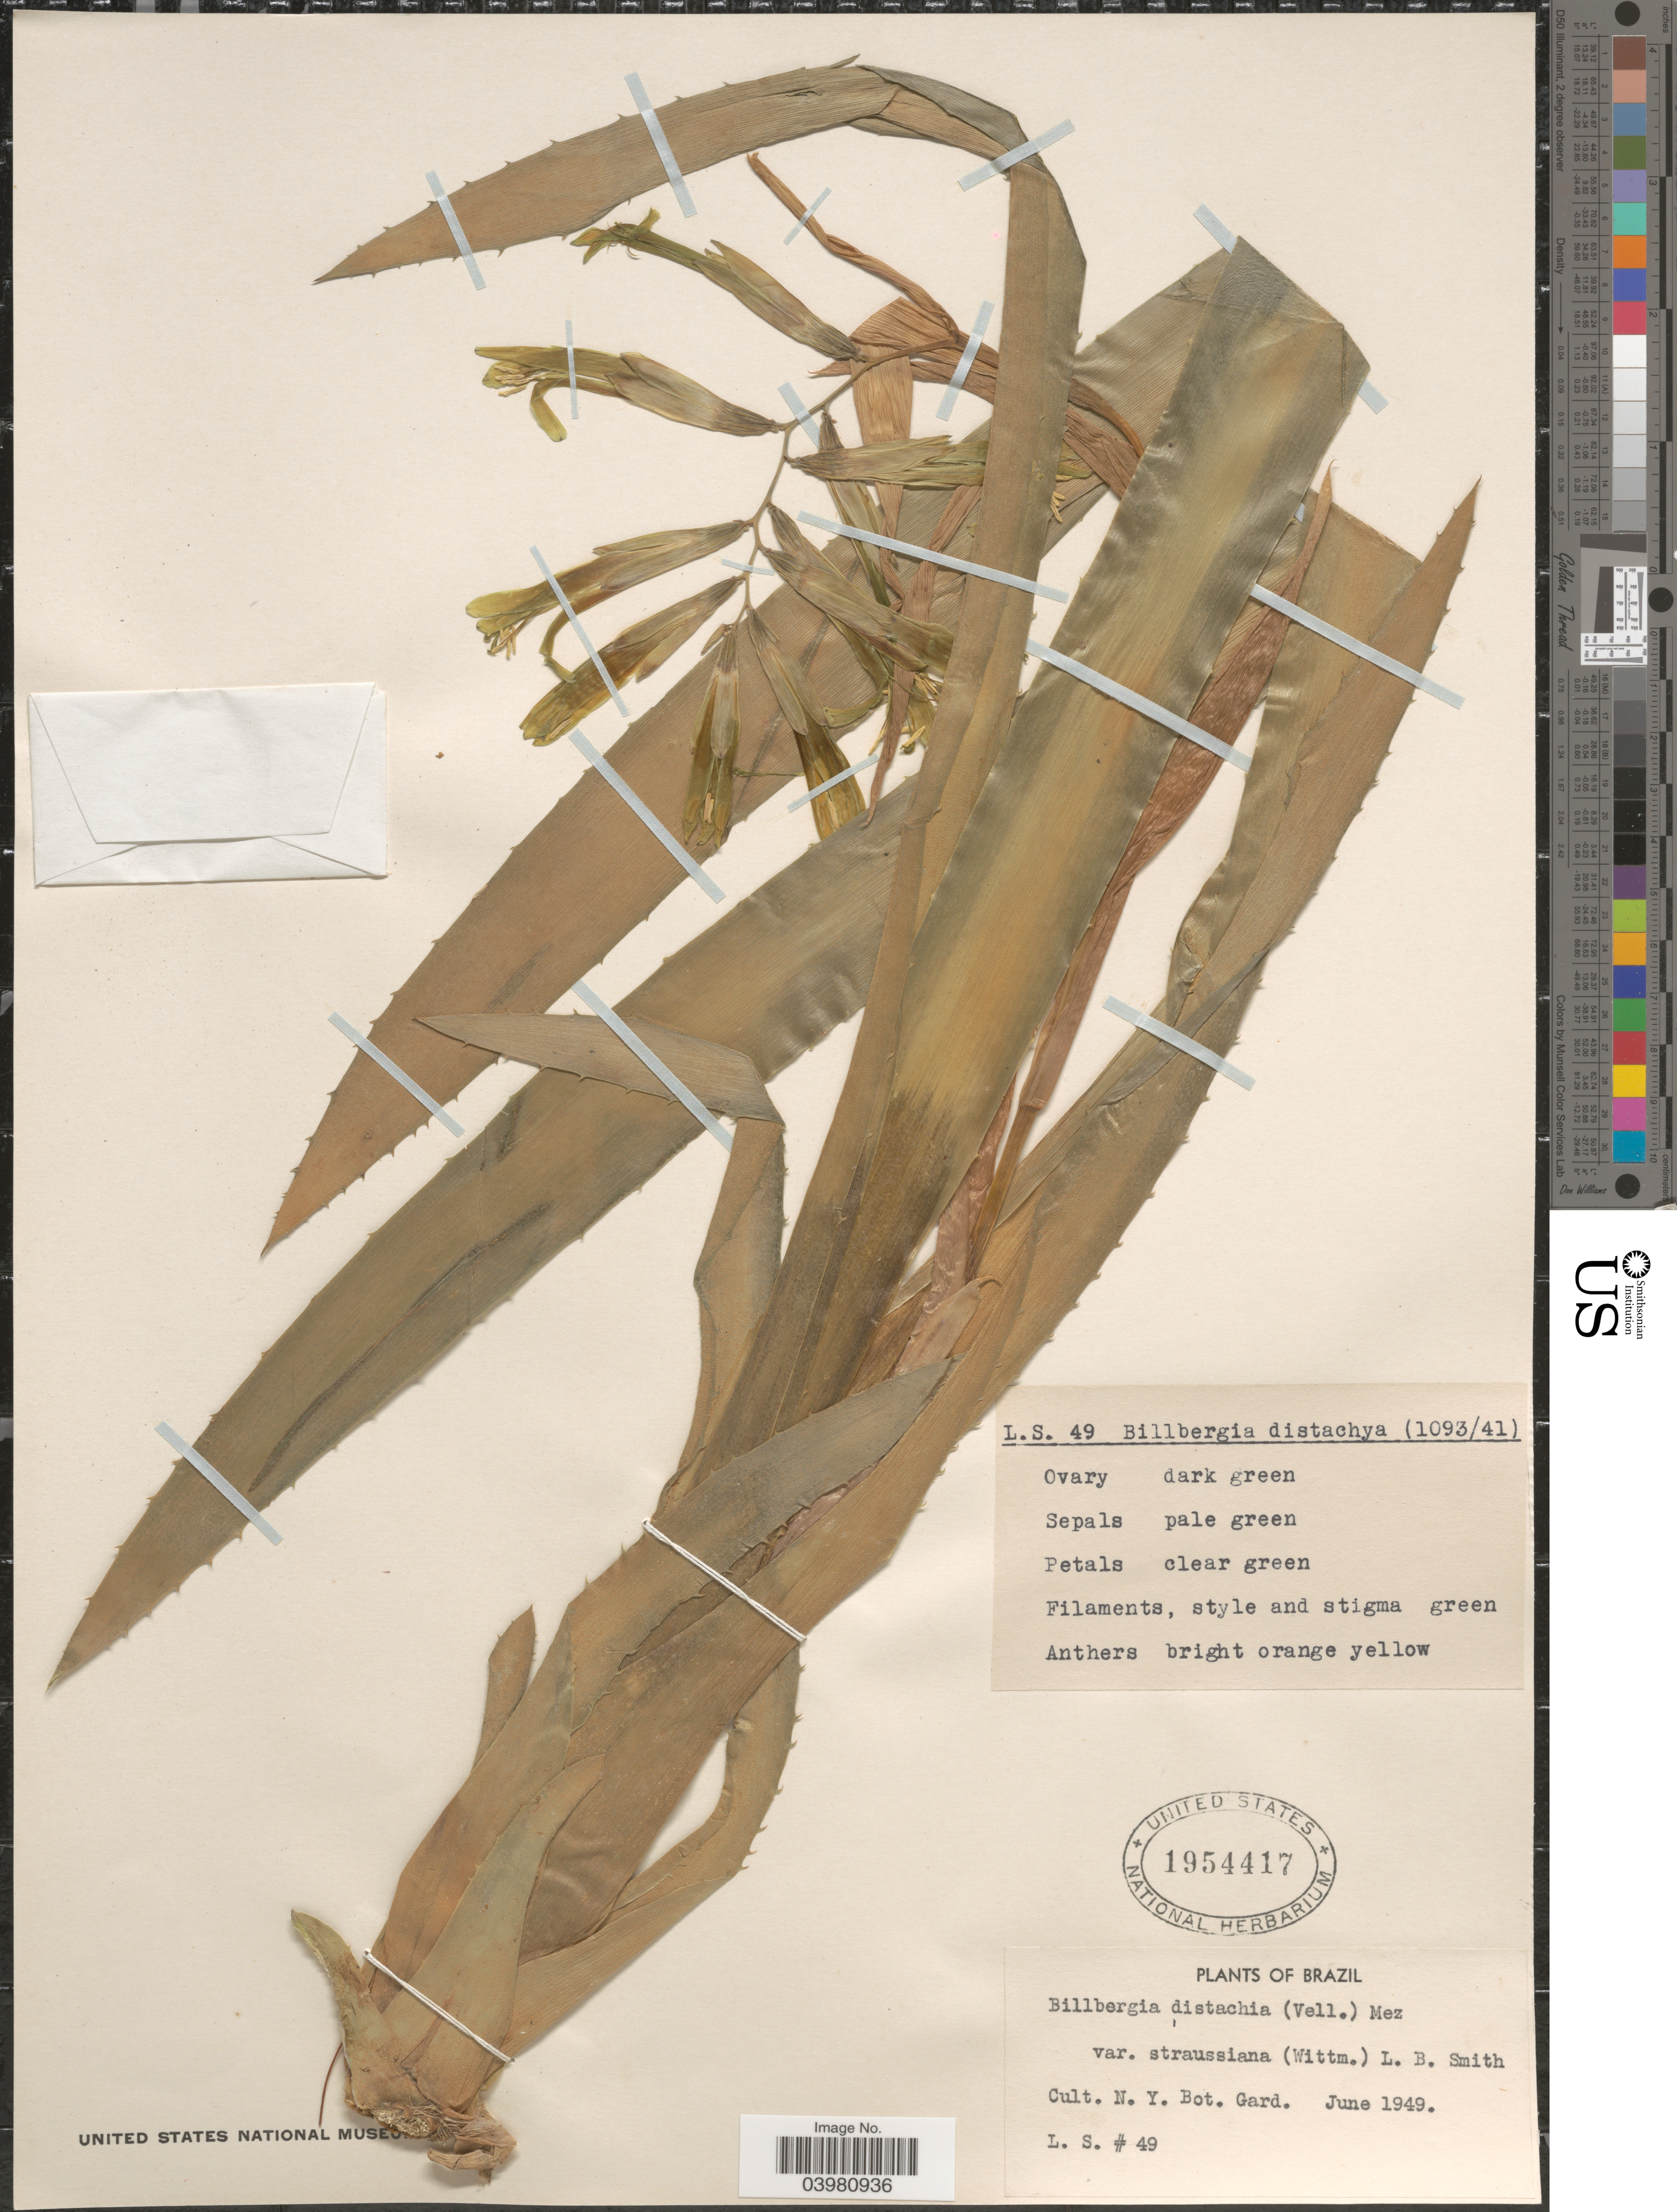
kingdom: Plantae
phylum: Tracheophyta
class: Liliopsida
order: Poales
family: Bromeliaceae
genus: Billbergia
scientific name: Billbergia distachia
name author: (Vell.) Mez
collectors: L. S.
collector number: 49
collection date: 1949-06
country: United States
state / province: New York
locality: Cult. N.Y. Bot. Gard.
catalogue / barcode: US 1954417